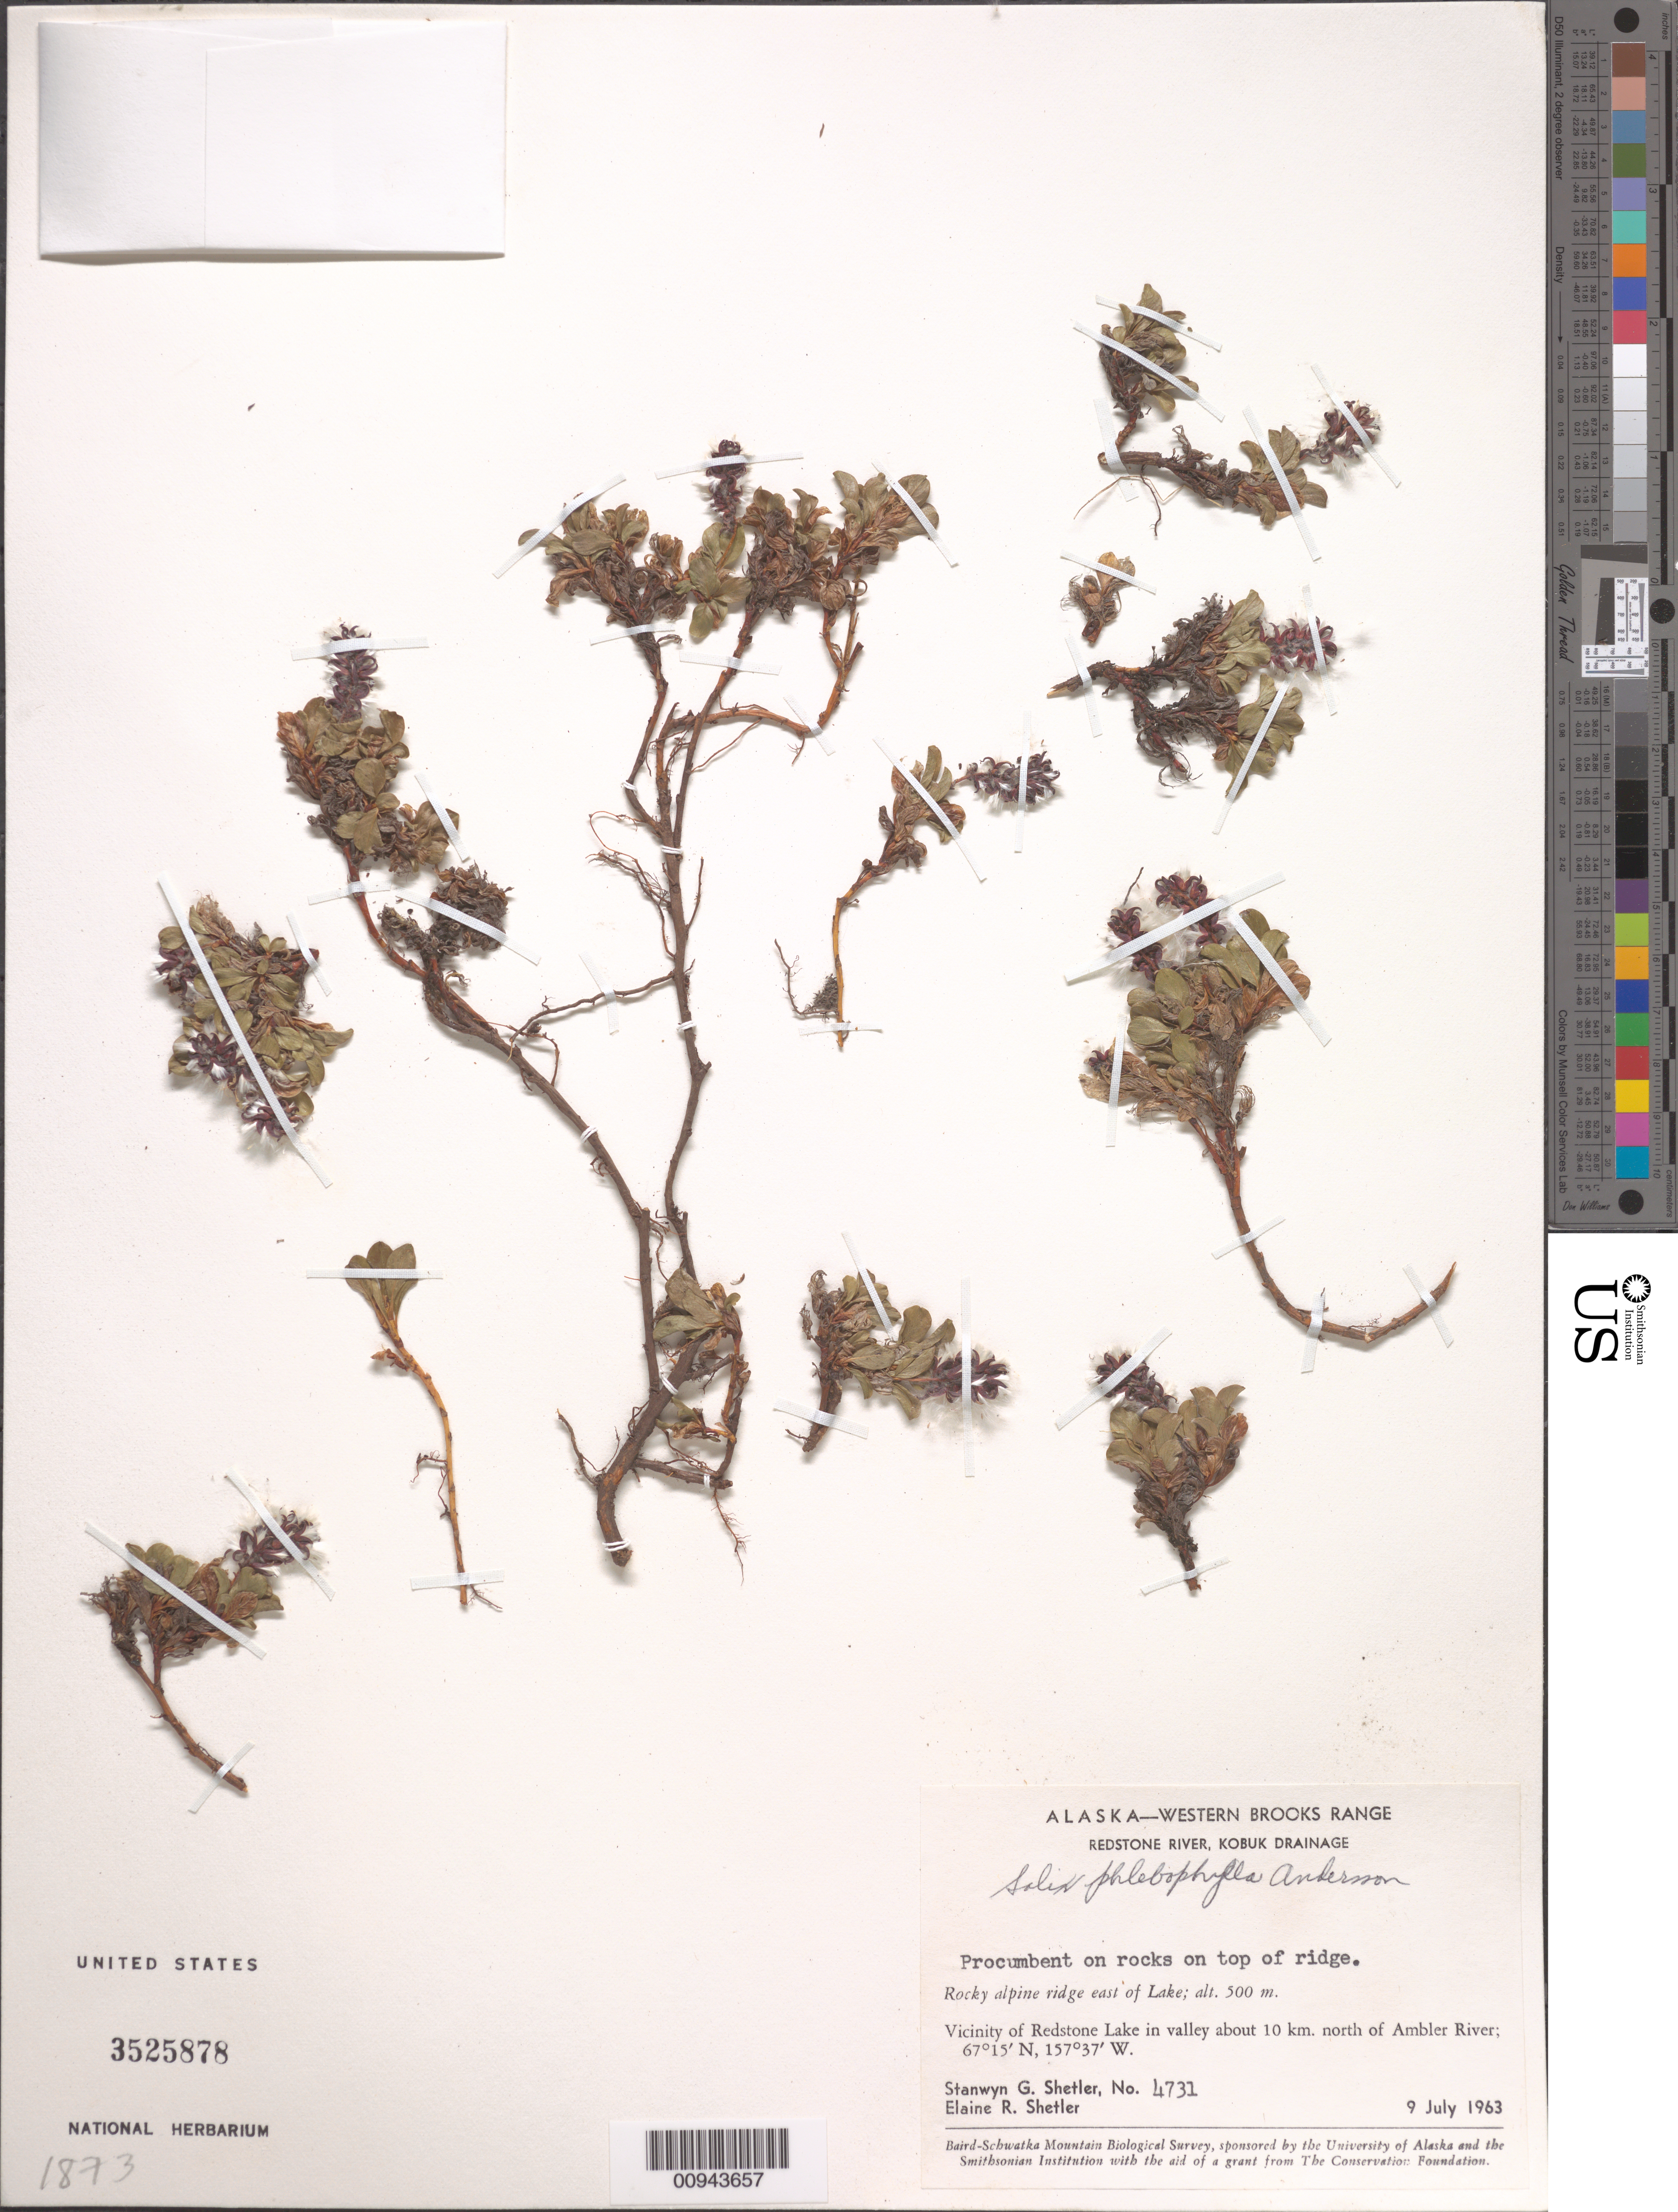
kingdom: Plantae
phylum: Tracheophyta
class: Magnoliopsida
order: Malpighiales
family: Salicaceae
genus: Salix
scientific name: Salix phlebophylla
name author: Andersson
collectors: S. Shetler & E. R. Shetler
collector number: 4731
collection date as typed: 09 Jul 1963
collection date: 1963-07-09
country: United States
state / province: Alaska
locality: Vicinity of Redstone Lake in valley about 10 km. north of Ambler River. Western Brooks Range, Redstone River, Kobuk Drainage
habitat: Rocky alpine ridge east of Lake. On rocks on top of ridge.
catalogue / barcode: US 3525878